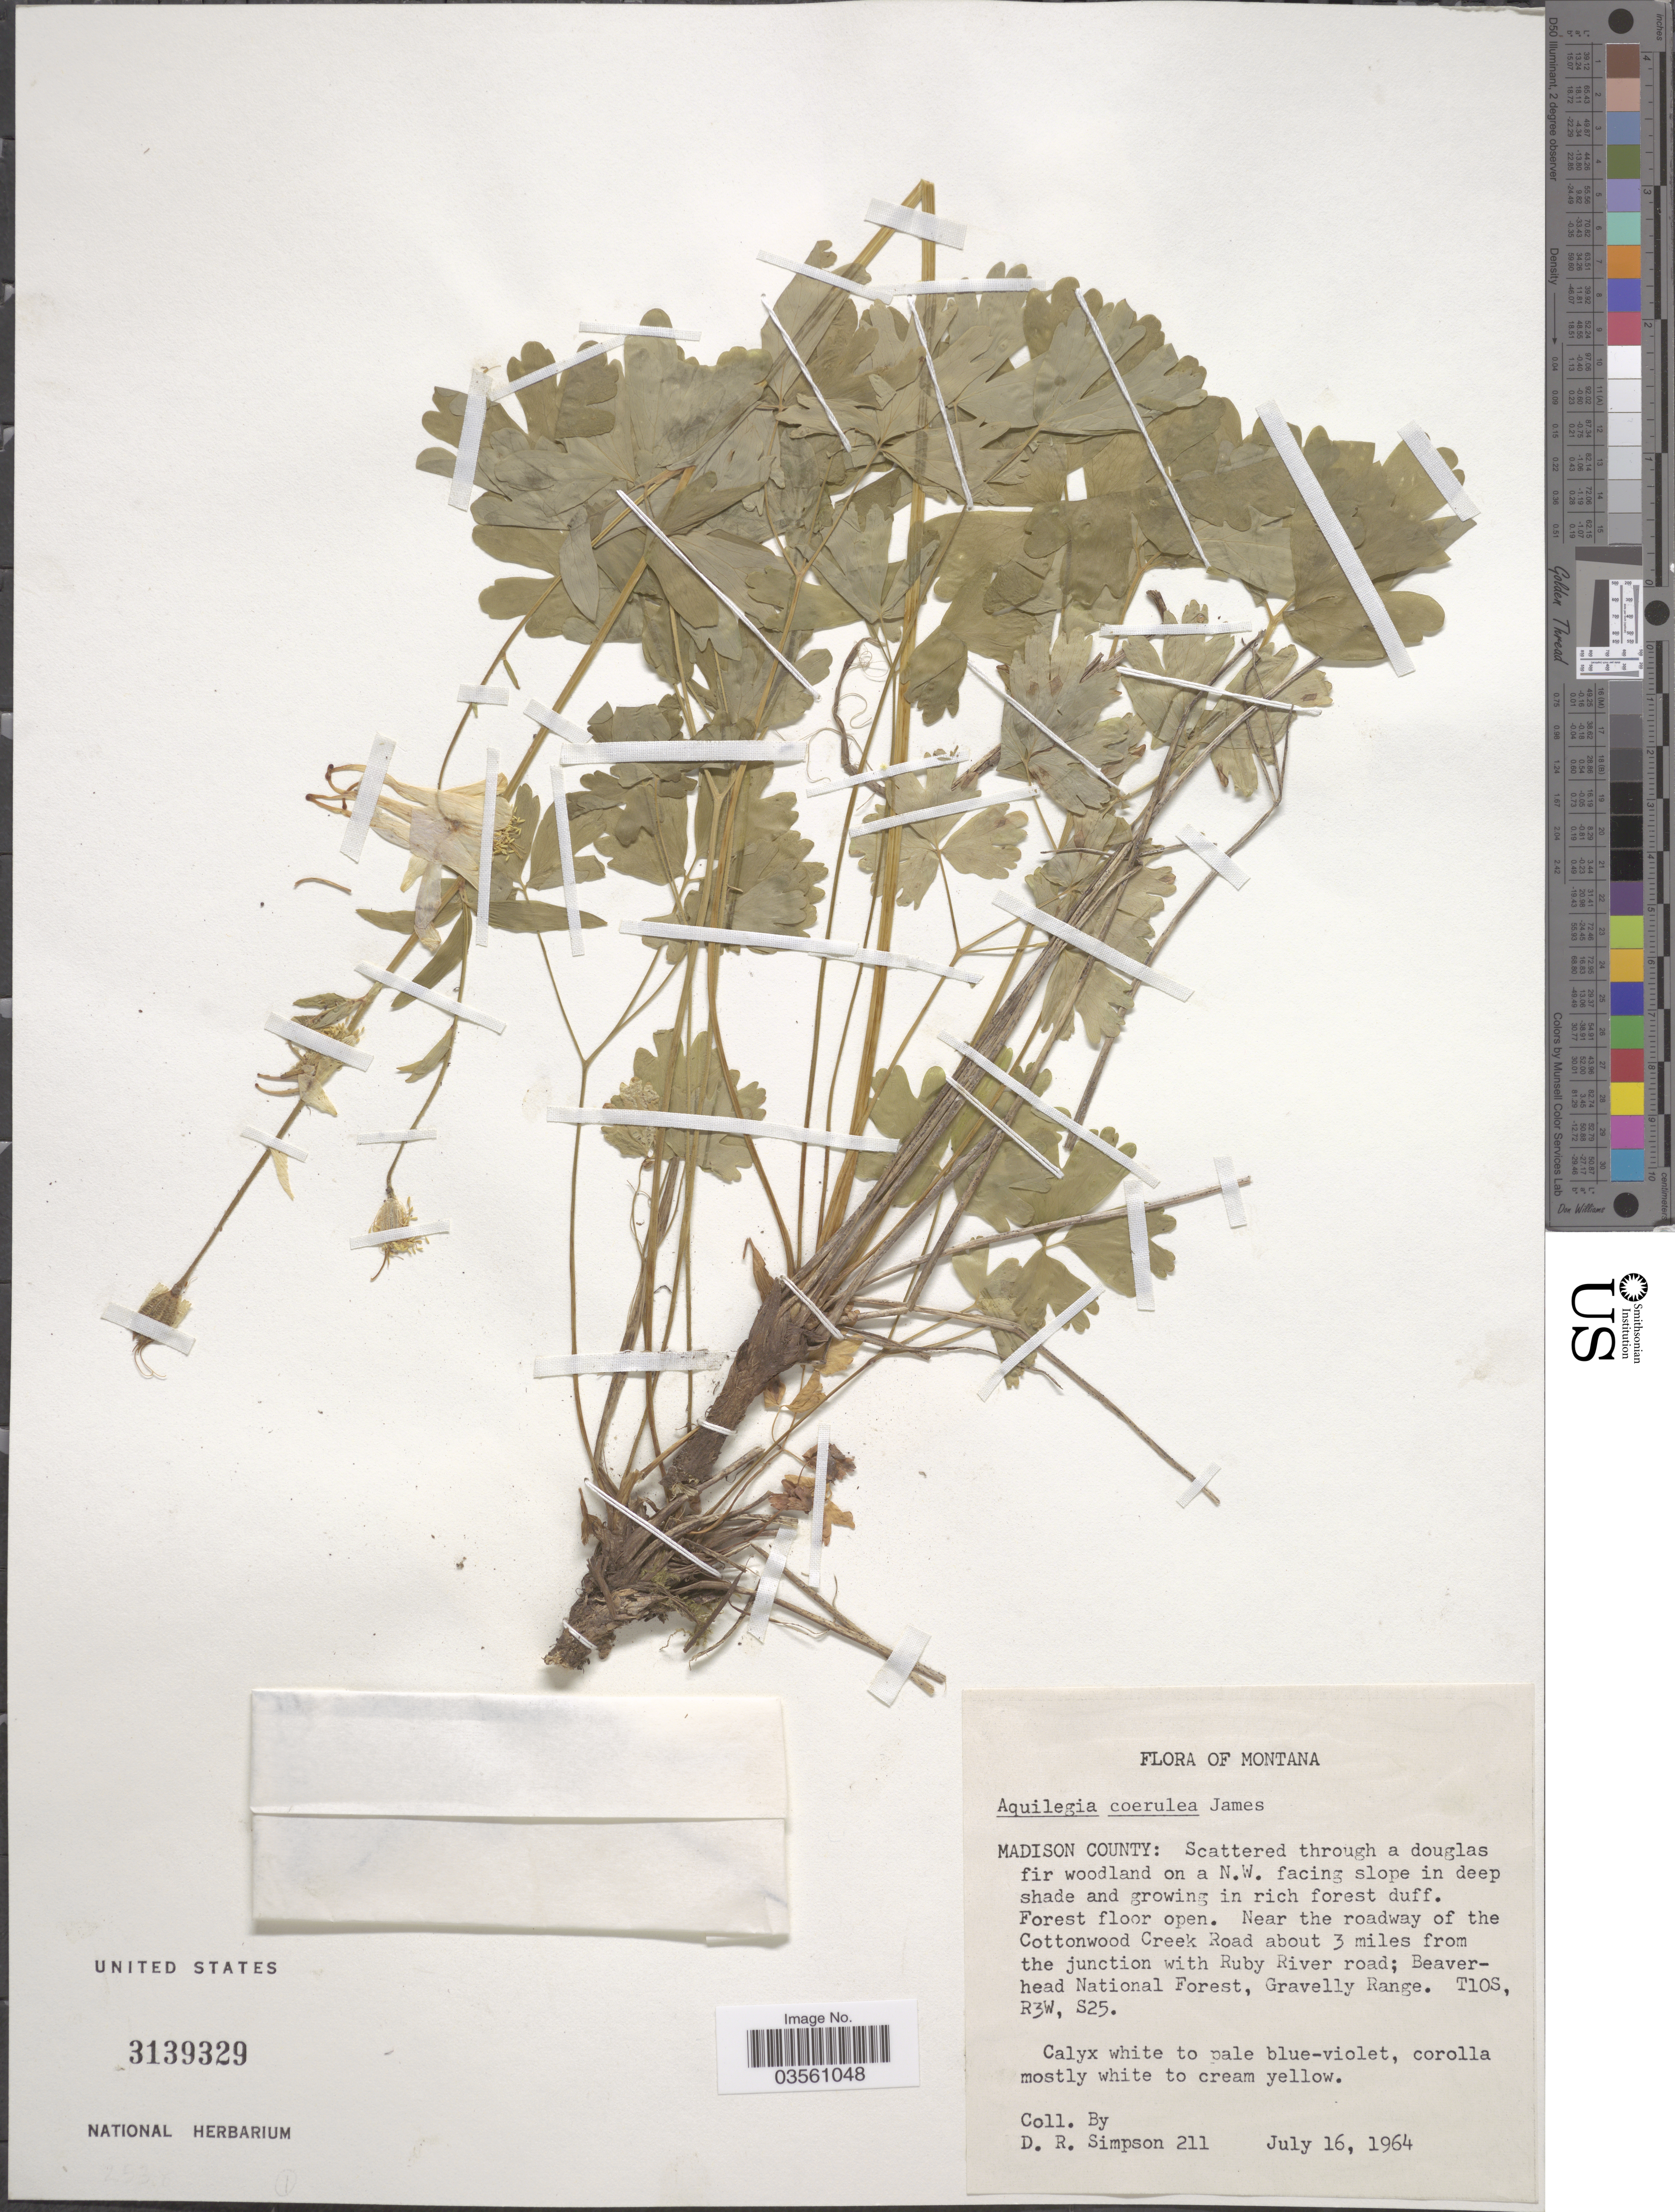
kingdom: Plantae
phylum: Tracheophyta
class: Magnoliopsida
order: Ranunculales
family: Ranunculaceae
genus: Aquilegia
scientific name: Aquilegia coerulea var. alpina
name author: A. Nelson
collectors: D. R. Simpson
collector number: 211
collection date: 1964-07-16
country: United States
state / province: Montana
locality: Madison County: Near the roadway of the Cottonwood Creek Road about 3 miles from the junction with Ruby River road; Beaverhead National Forest, Gravelly Range. T10S, R3W, S25.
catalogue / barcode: US 3139329